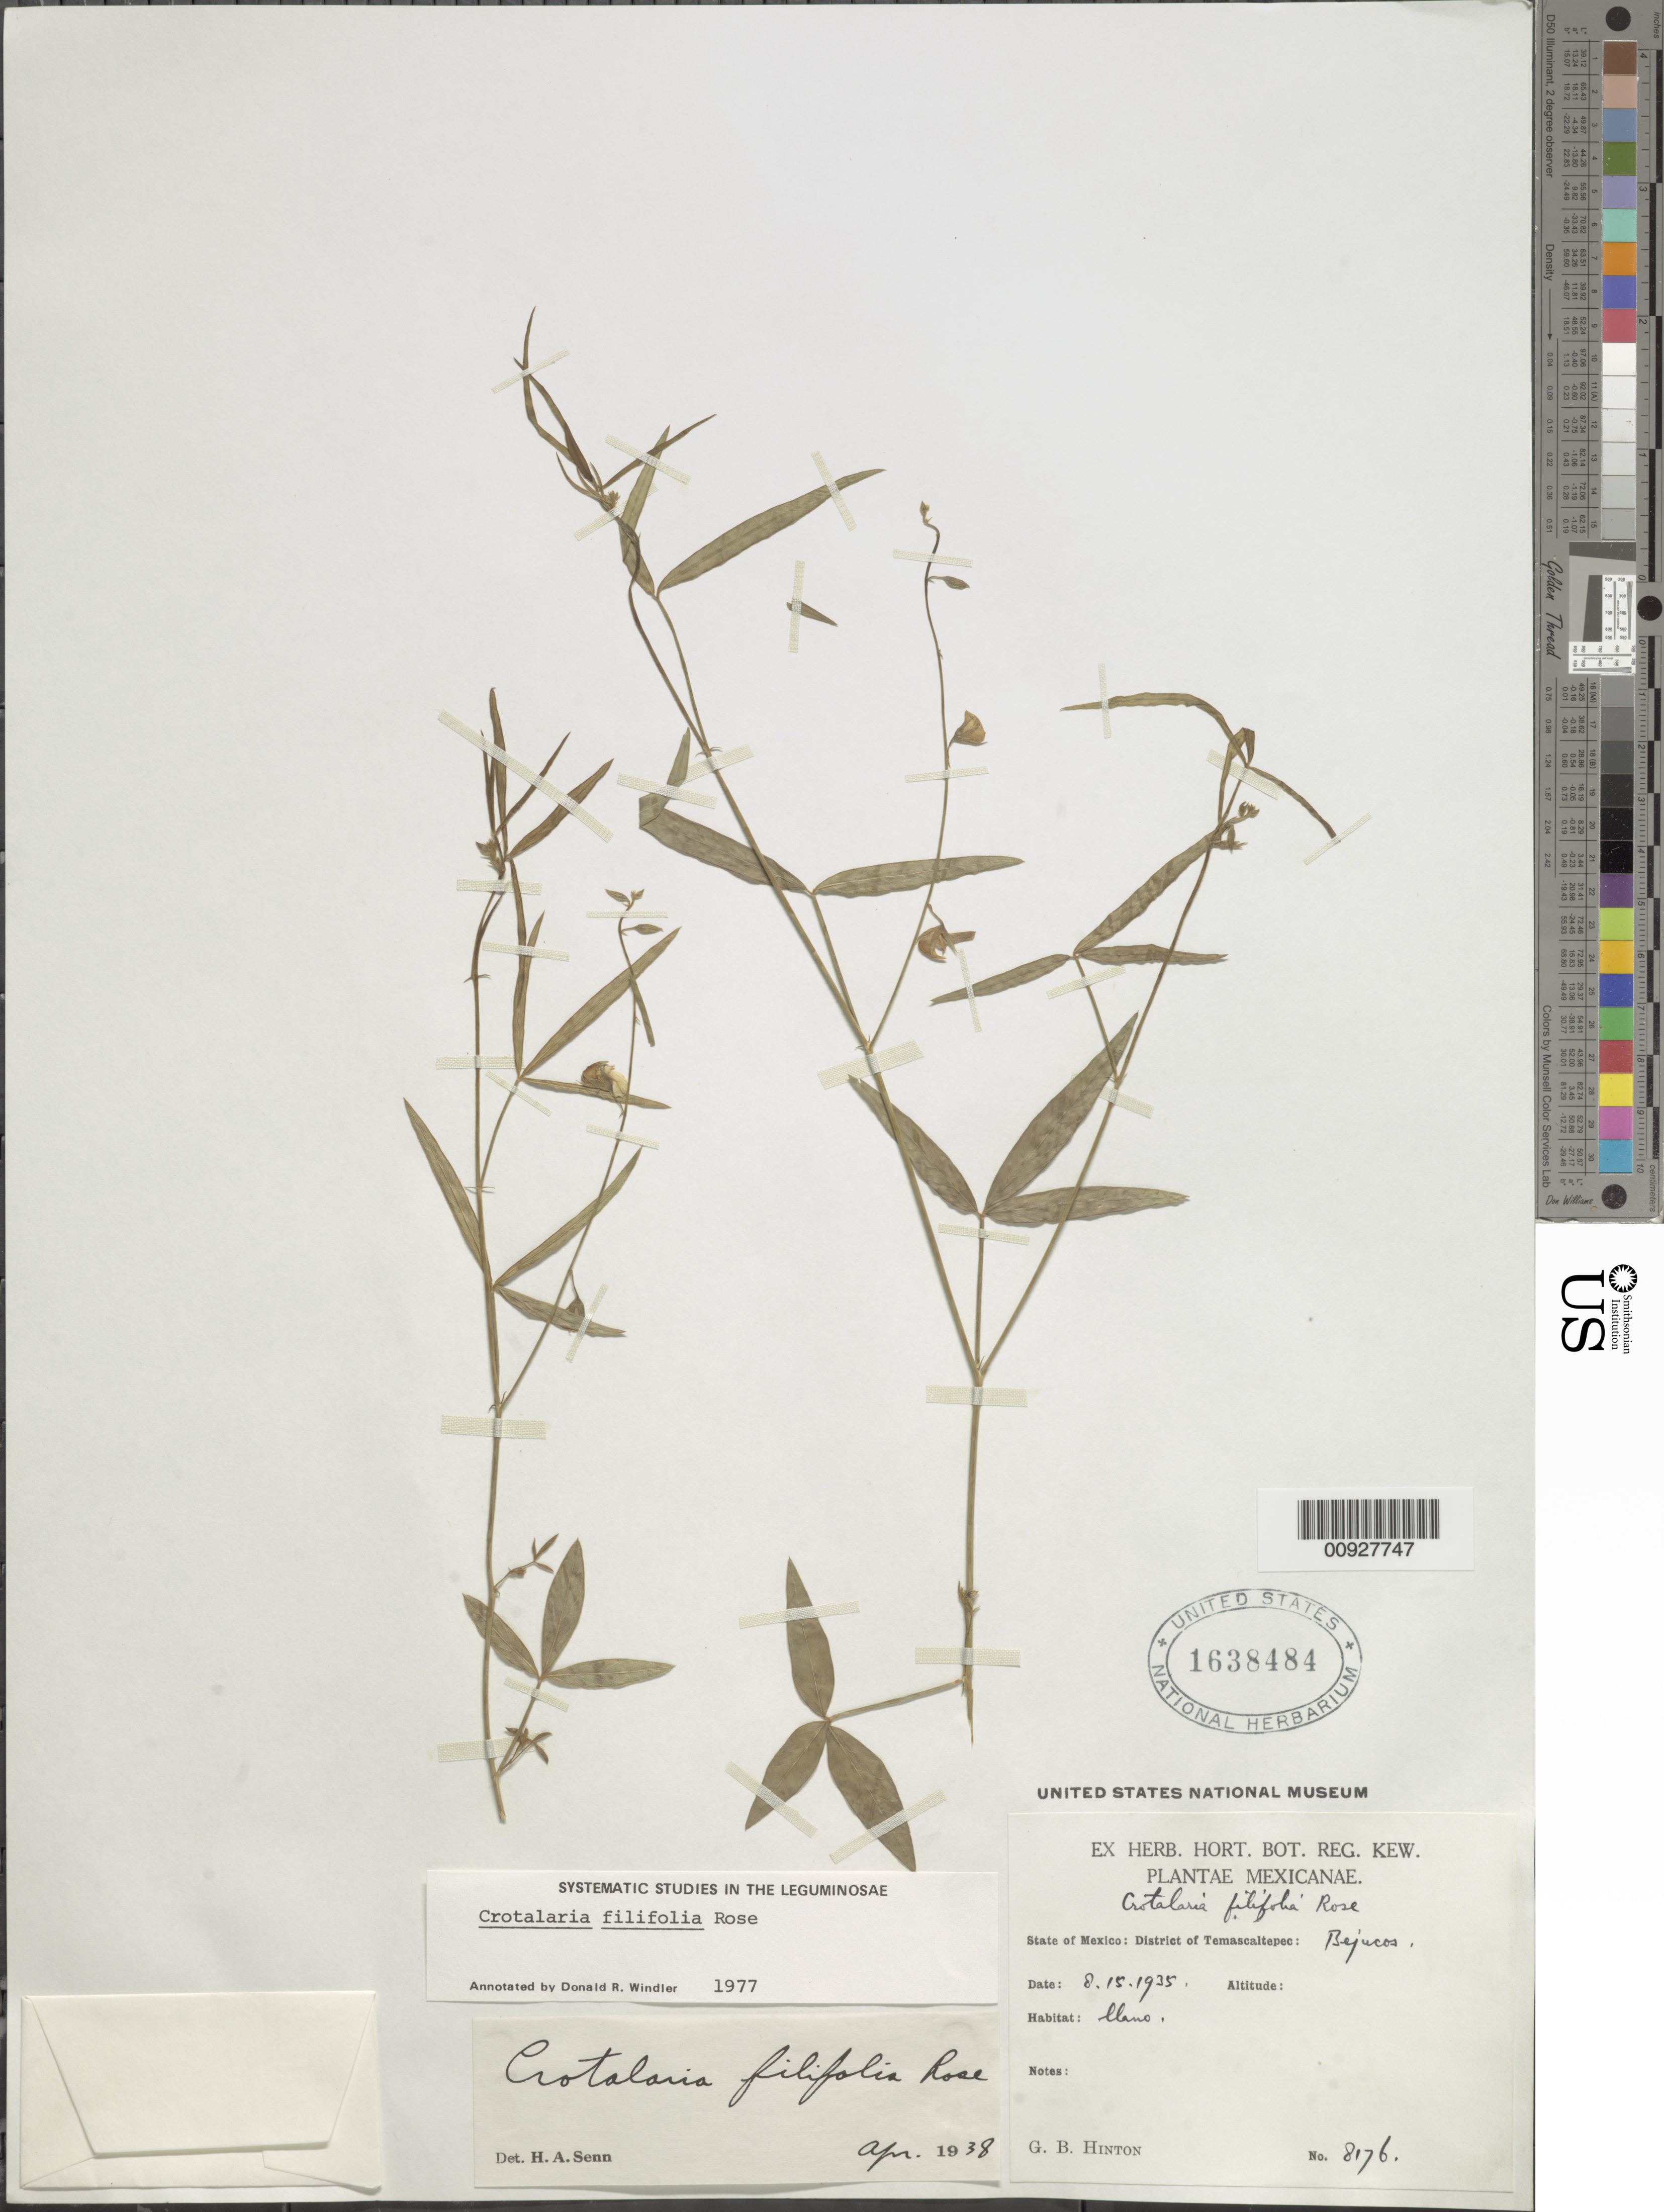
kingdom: Plantae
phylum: Tracheophyta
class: Magnoliopsida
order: Fabales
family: Fabaceae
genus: Crotalaria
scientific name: Crotalaria filifolia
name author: Rose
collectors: G. B. Hinton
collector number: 8176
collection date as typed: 15 Aug 1935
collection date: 1935-08-15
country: Mexico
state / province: México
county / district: Temascaltepec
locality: State of Mexico: District of Temascaltepec: Bejucos.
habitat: Llano.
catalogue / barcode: US 1638484